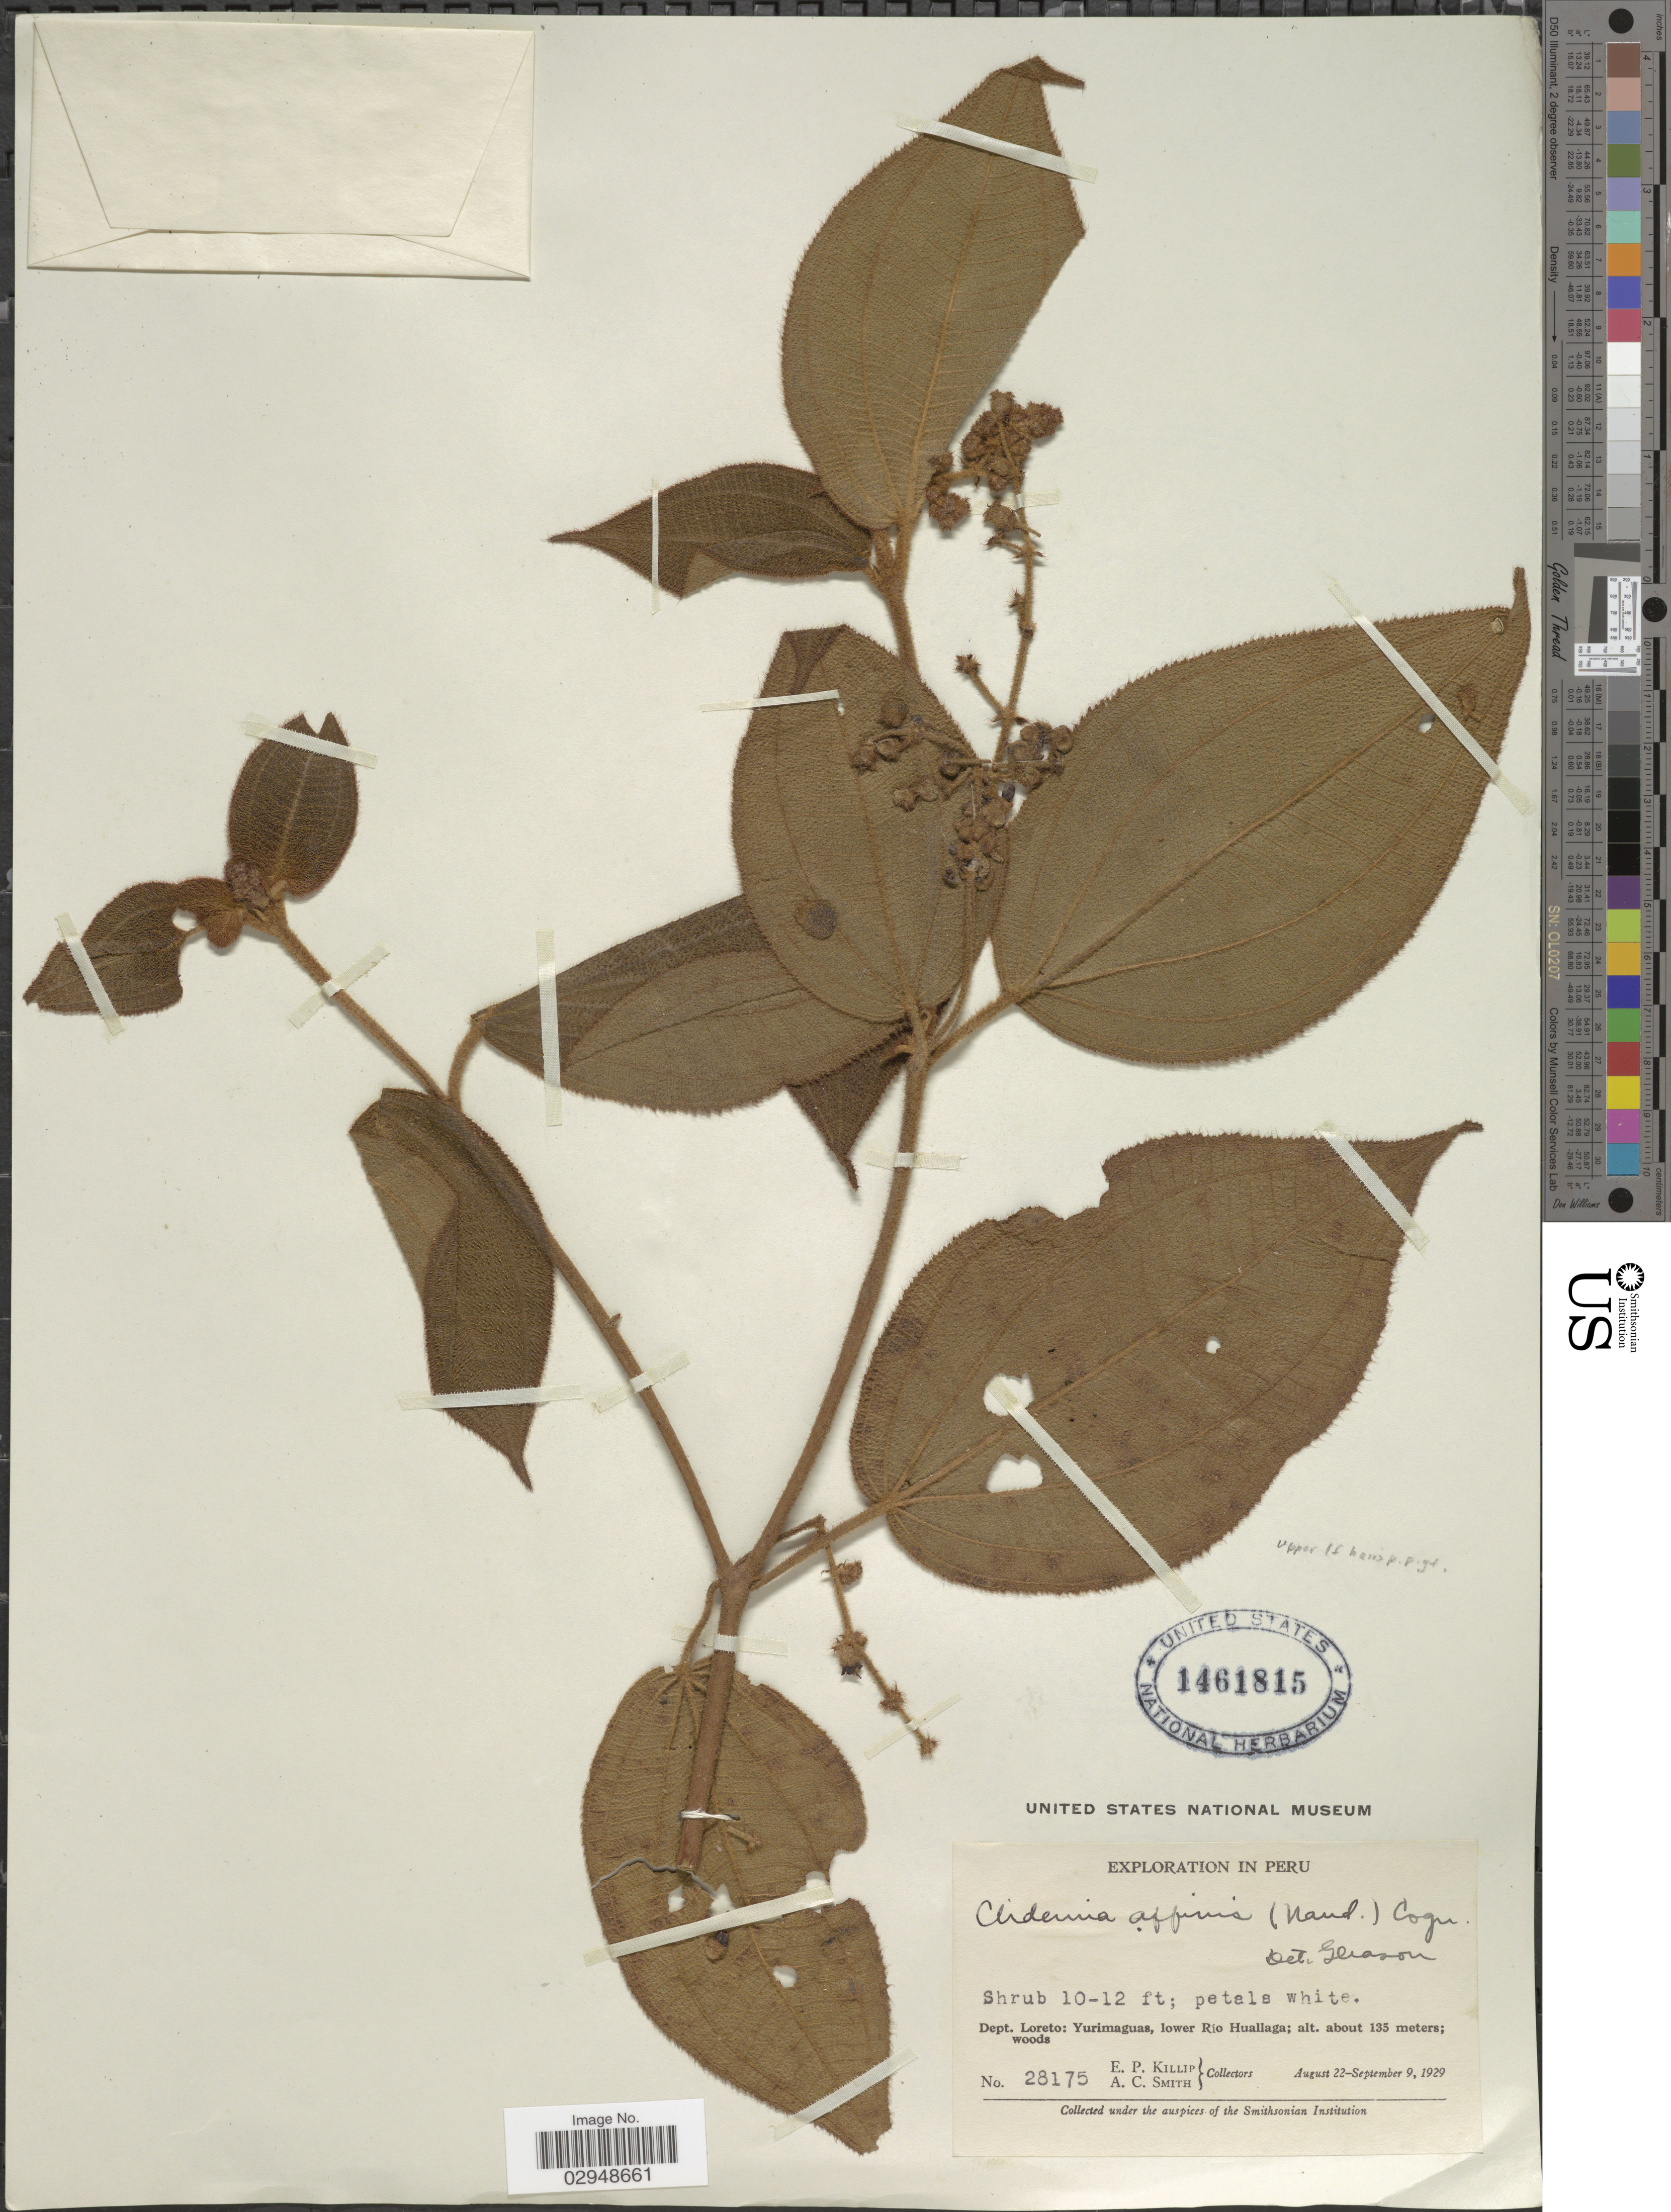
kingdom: Plantae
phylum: Tracheophyta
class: Magnoliopsida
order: Myrtales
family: Melastomataceae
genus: Clidemia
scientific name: Clidemia capitellata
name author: (Bonpl.) D. Don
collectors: E. P. Killip & A. C. Smith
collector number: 28175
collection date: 1929-08-22/1929-09-09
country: Peru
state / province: Loreto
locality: Dept. Loreto: Yurimagua, lower Río Huallaga.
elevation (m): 135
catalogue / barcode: US 1461815